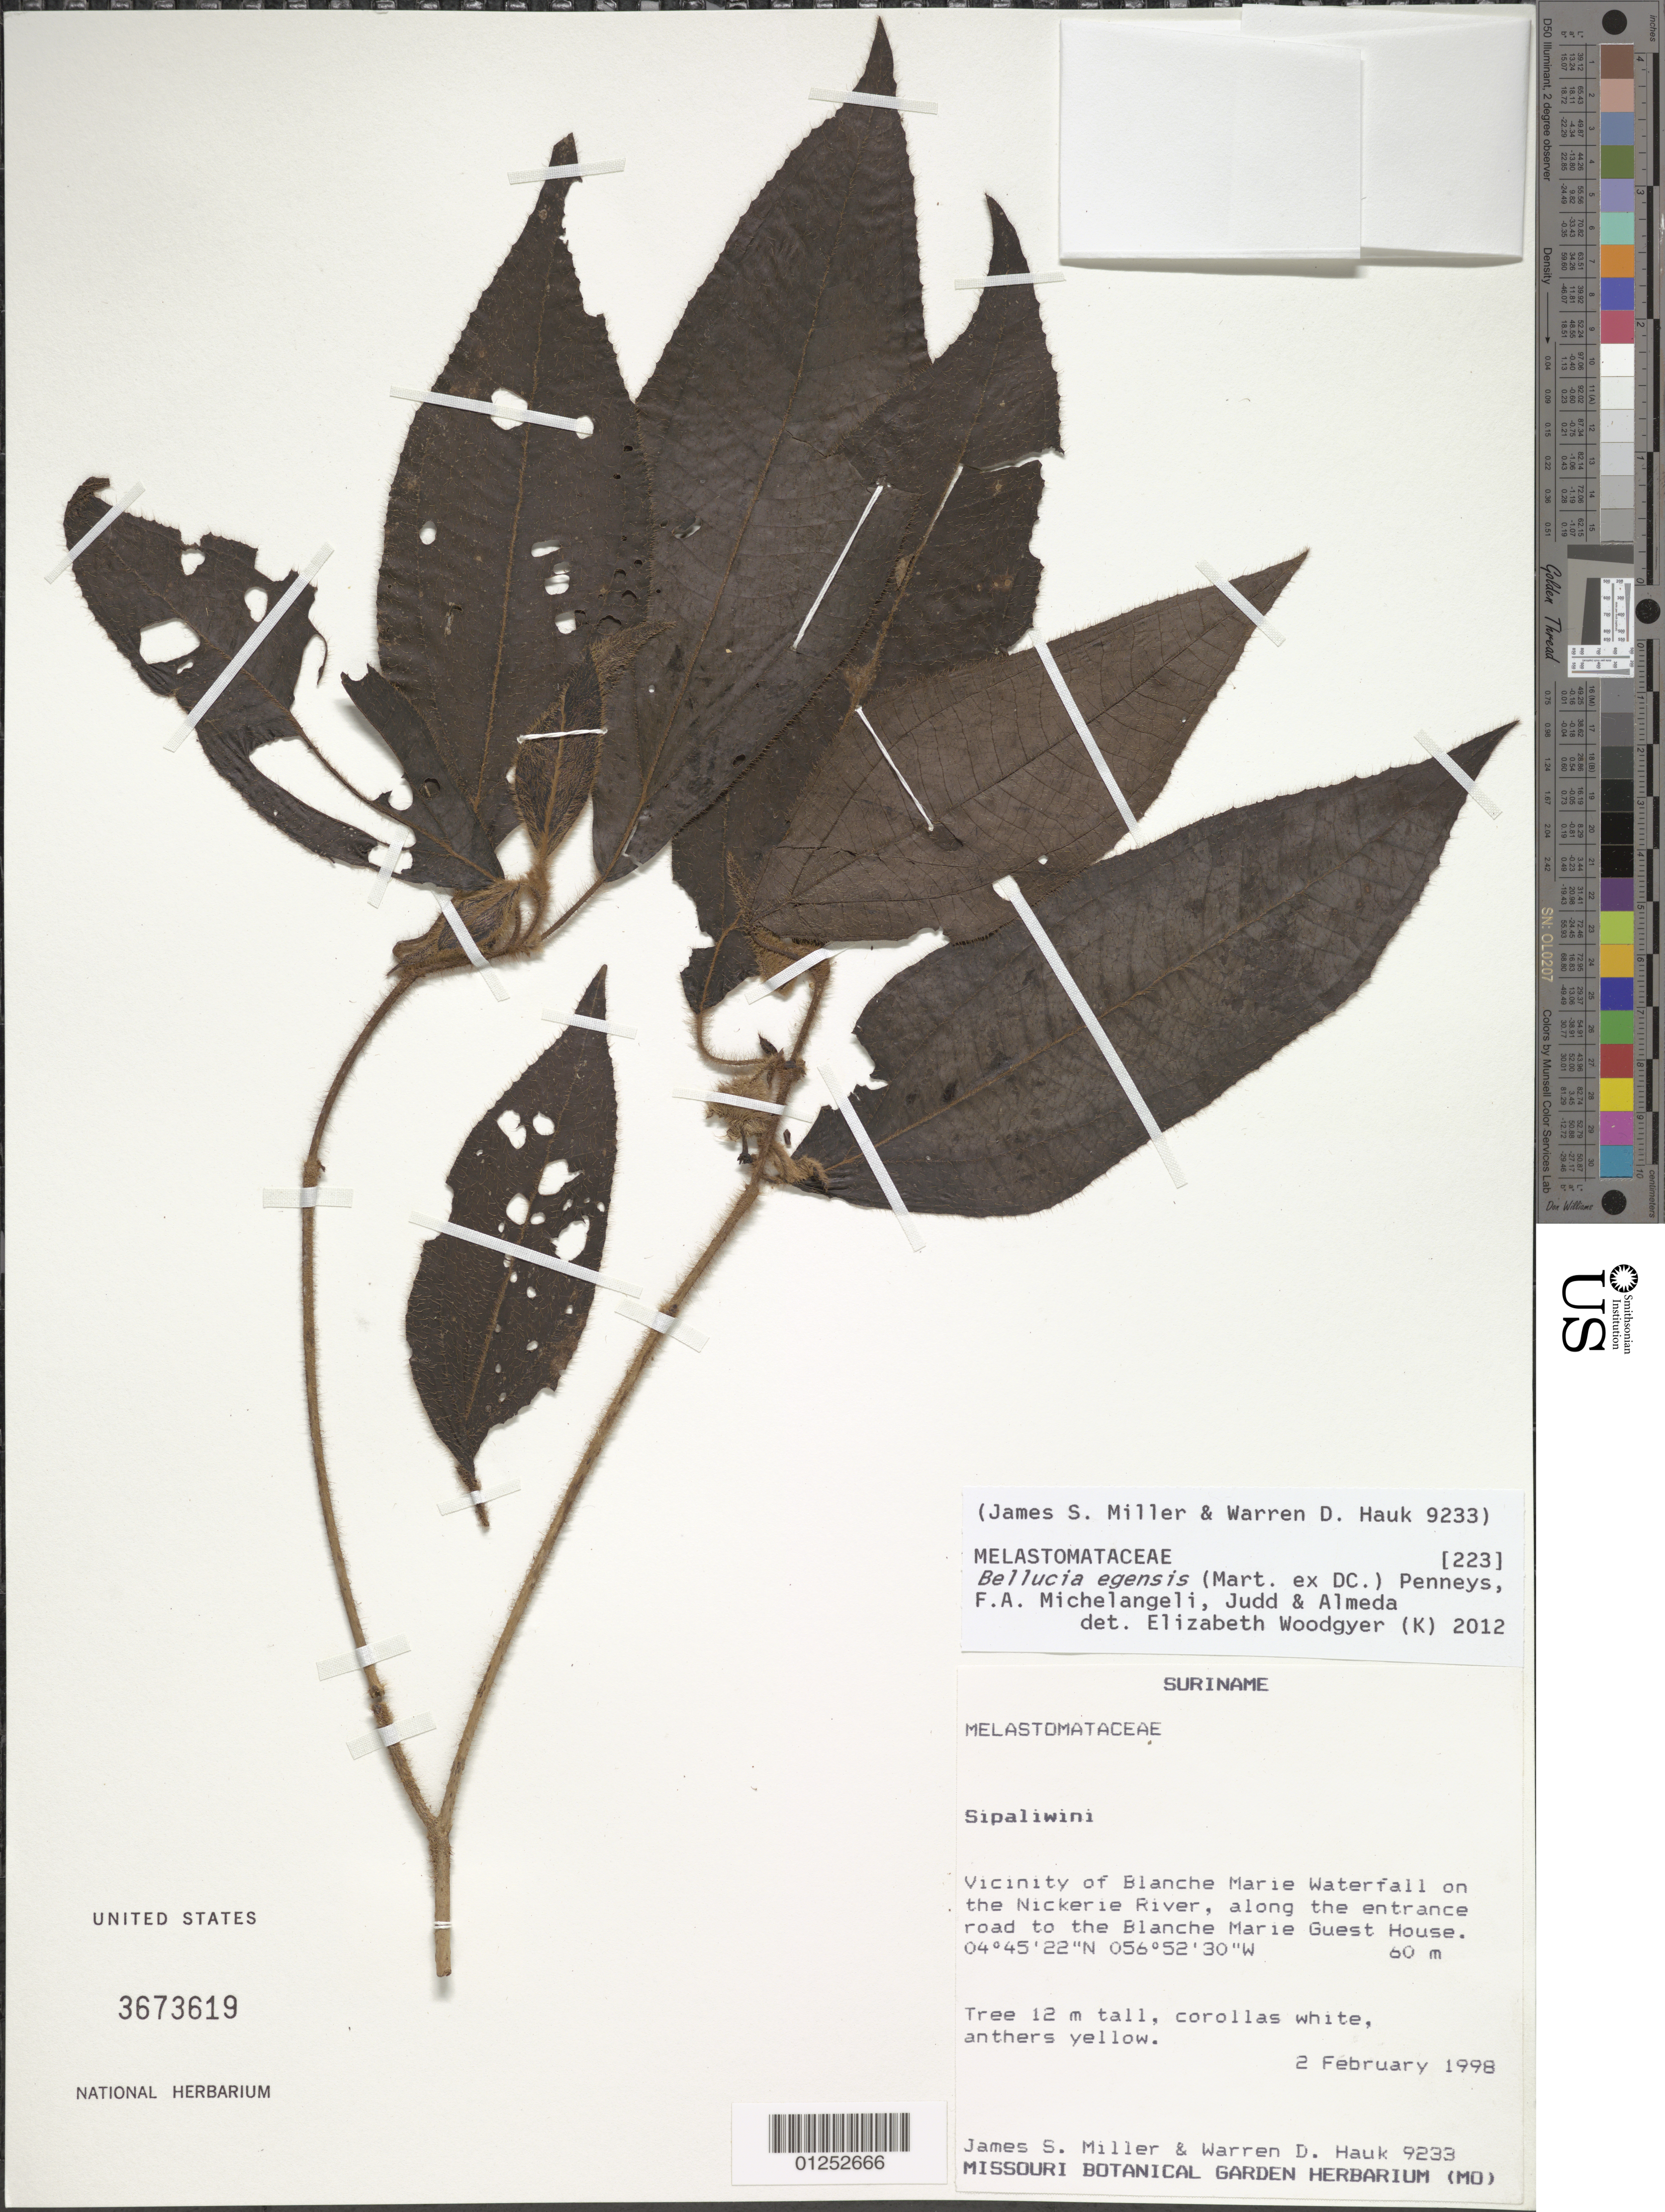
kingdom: Plantae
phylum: Tracheophyta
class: Magnoliopsida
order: Myrtales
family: Melastomataceae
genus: Bellucia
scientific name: Bellucia egensis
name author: (DC.) Penneys et al.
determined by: Woodgyer, E. M.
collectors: J. S. Miller & W. Hauk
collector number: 9233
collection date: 1998-02-02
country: Suriname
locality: Vicinity of Blanche Marie Waterfall on the Nickerie River, along the entrance road to the Blanche Marie Guest Hoiuse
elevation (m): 60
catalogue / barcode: US 3673619